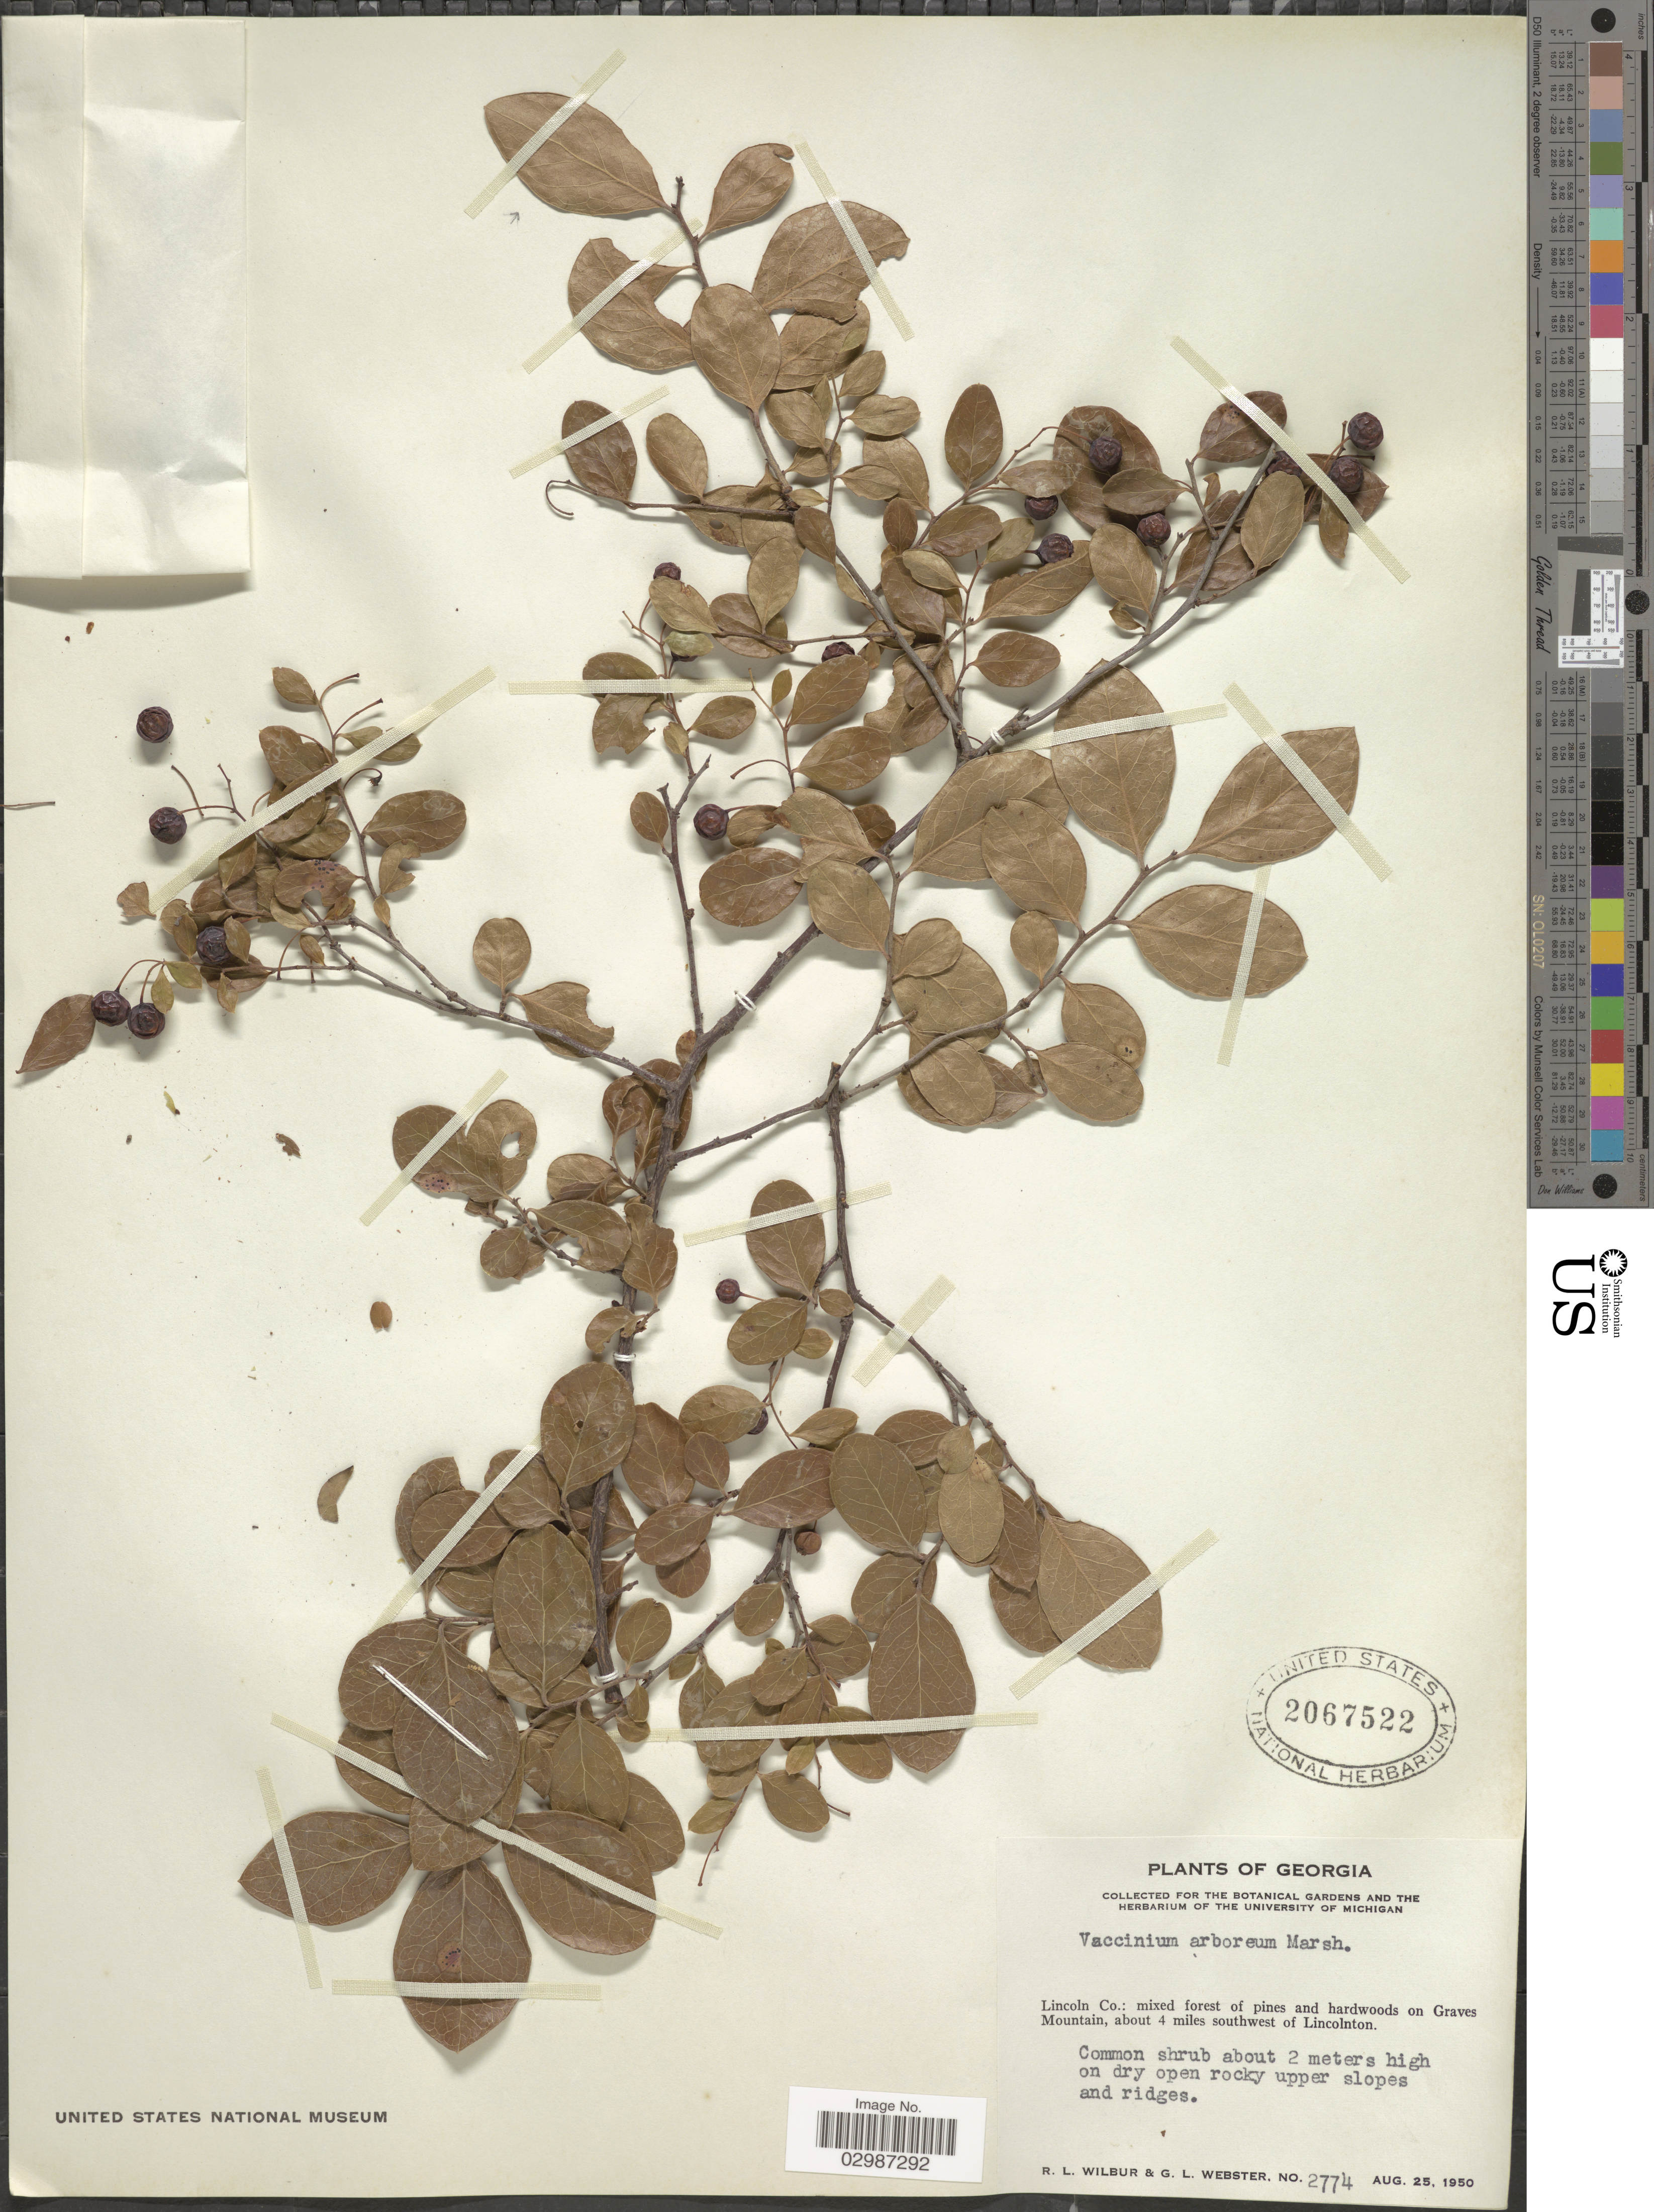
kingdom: Plantae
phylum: Tracheophyta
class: Magnoliopsida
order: Ericales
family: Ericaceae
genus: Vaccinium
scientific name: Vaccinium arboreum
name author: Marshall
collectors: R. L. Wilbur & G. L. Webster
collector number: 2774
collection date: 1950-08-25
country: United States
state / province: Georgia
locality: Lincoln Co., mixed forest of pines and hardwoods on Graves Mountain, about 4 miles southwest of Lincolnton.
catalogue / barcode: US 2067522